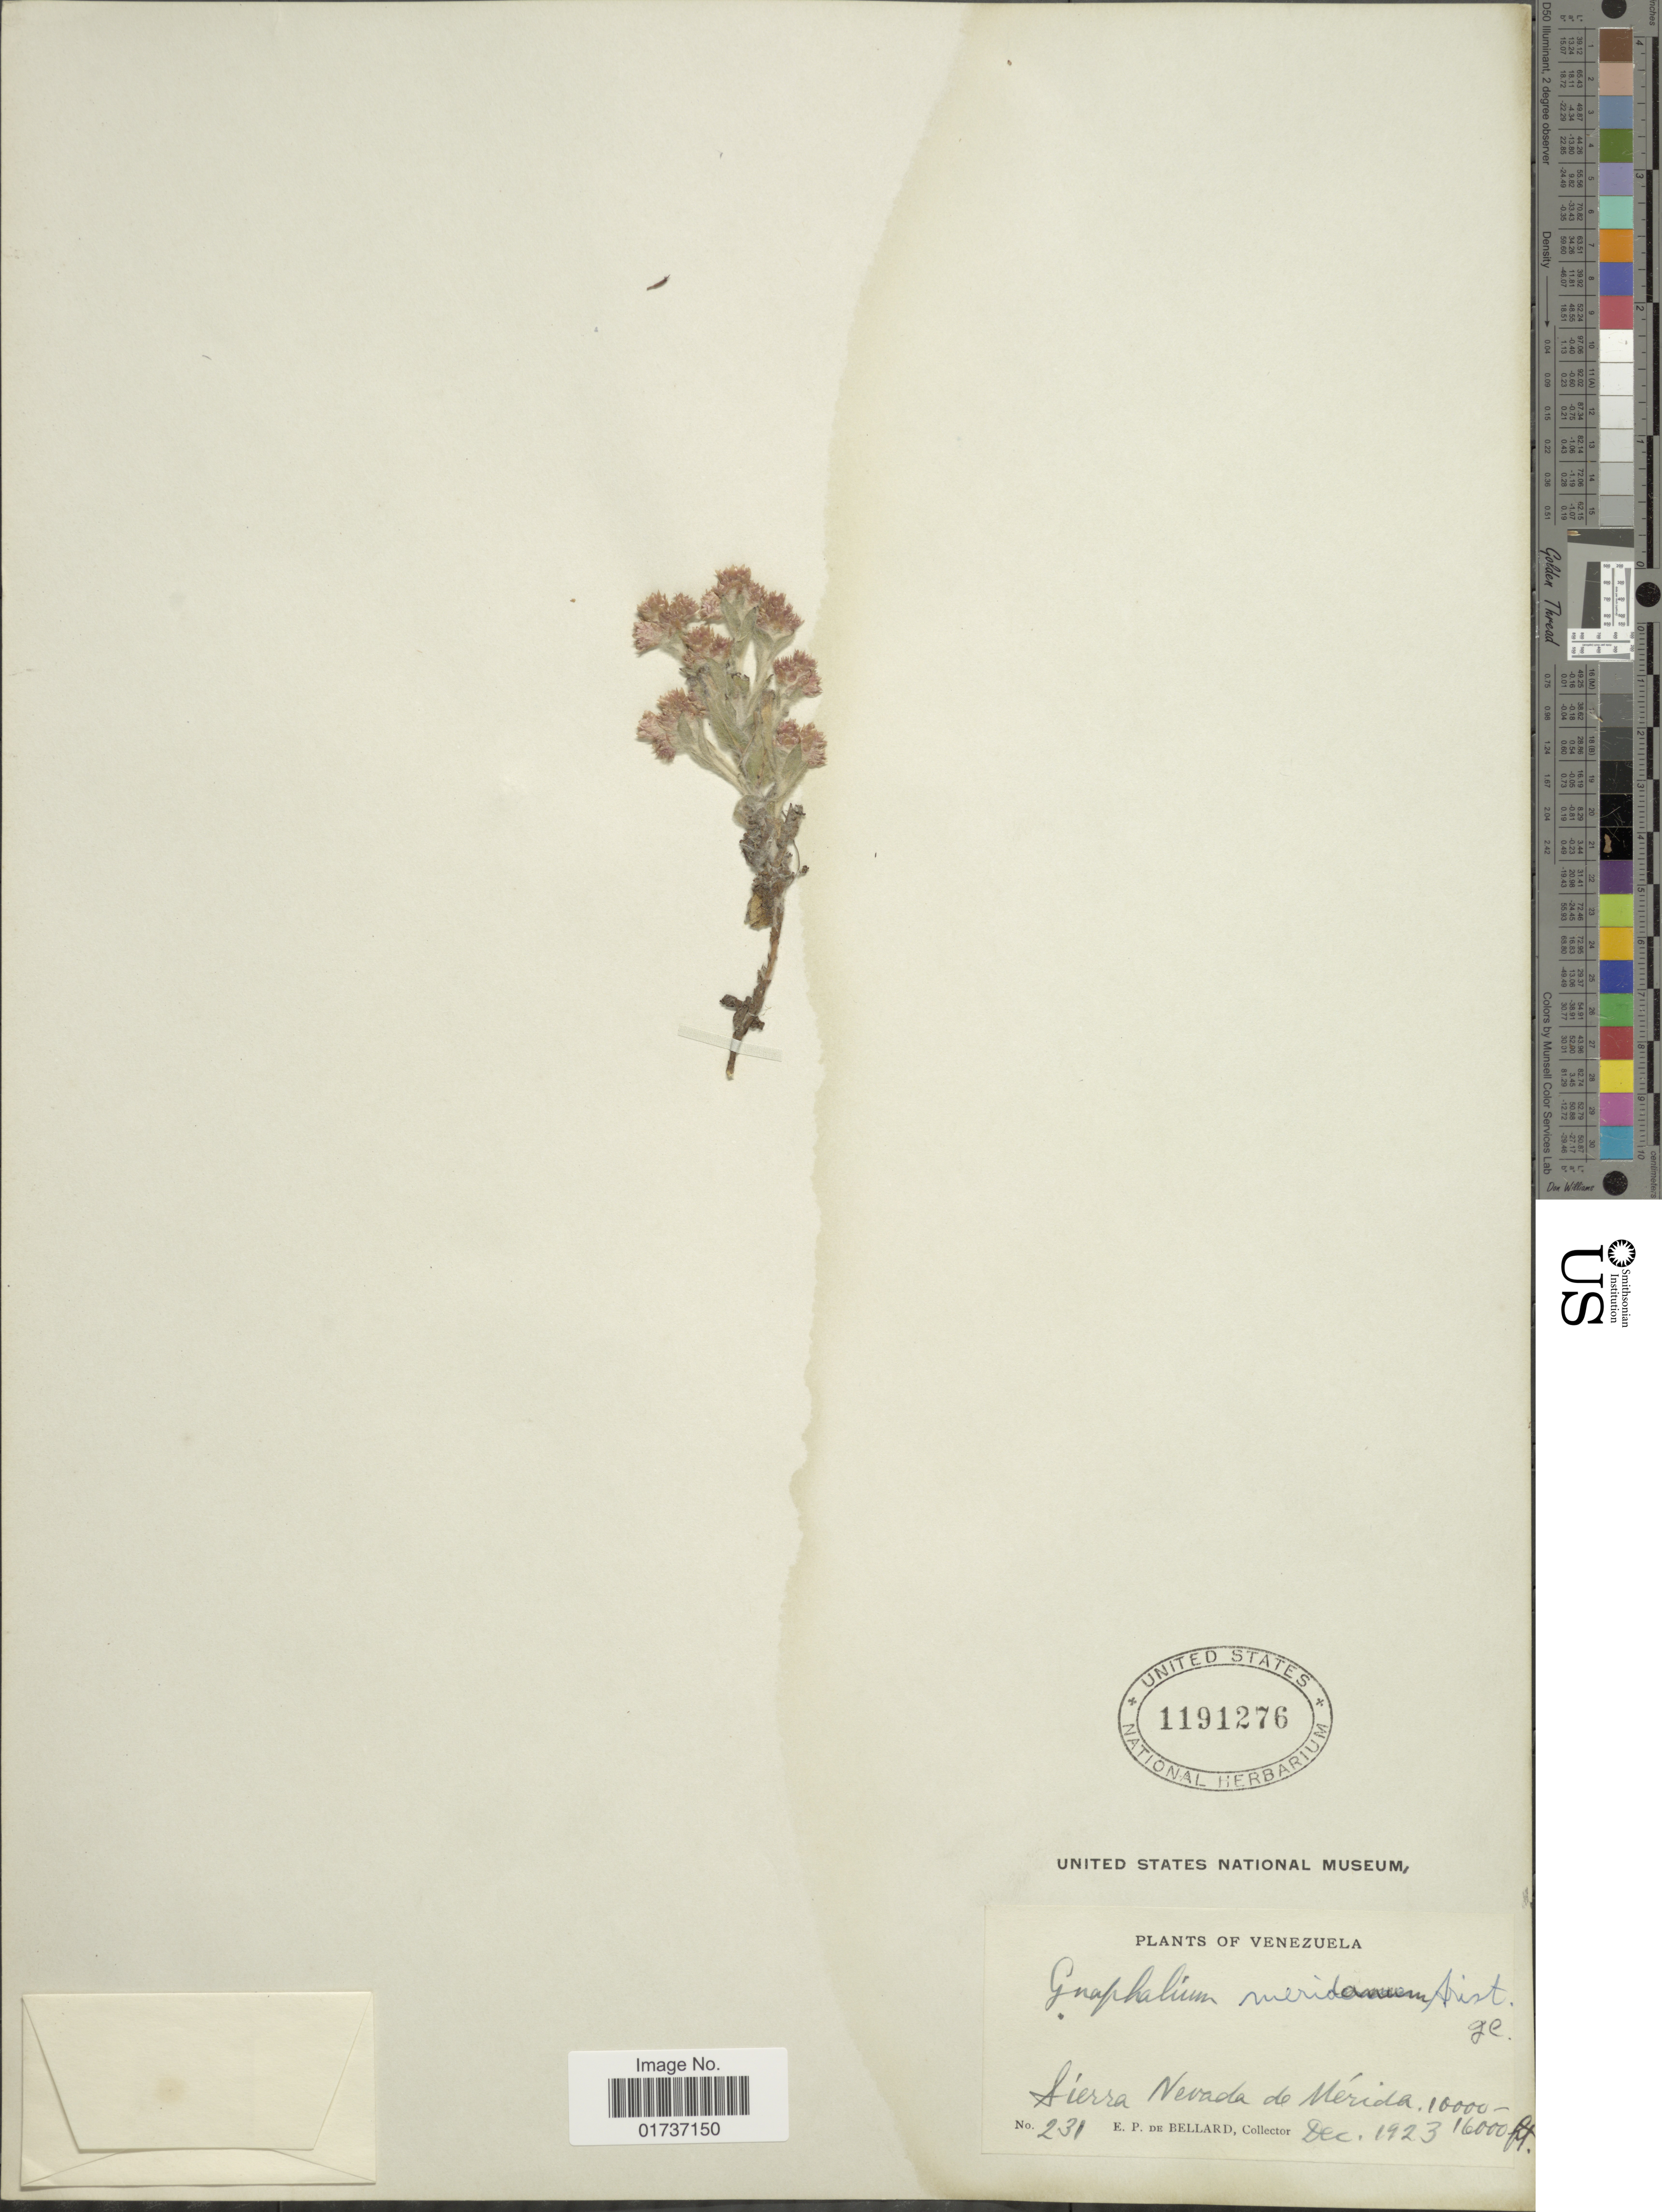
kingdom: Plantae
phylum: Tracheophyta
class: Magnoliopsida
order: Asterales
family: Asteraceae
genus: Gnaphalium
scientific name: Gnaphalium meridanum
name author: Aristeg.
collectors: E. de Bellard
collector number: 231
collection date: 1923-12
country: Venezuela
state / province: Mérida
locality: Sierra Nevada de Mérida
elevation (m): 3048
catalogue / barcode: US 1191276